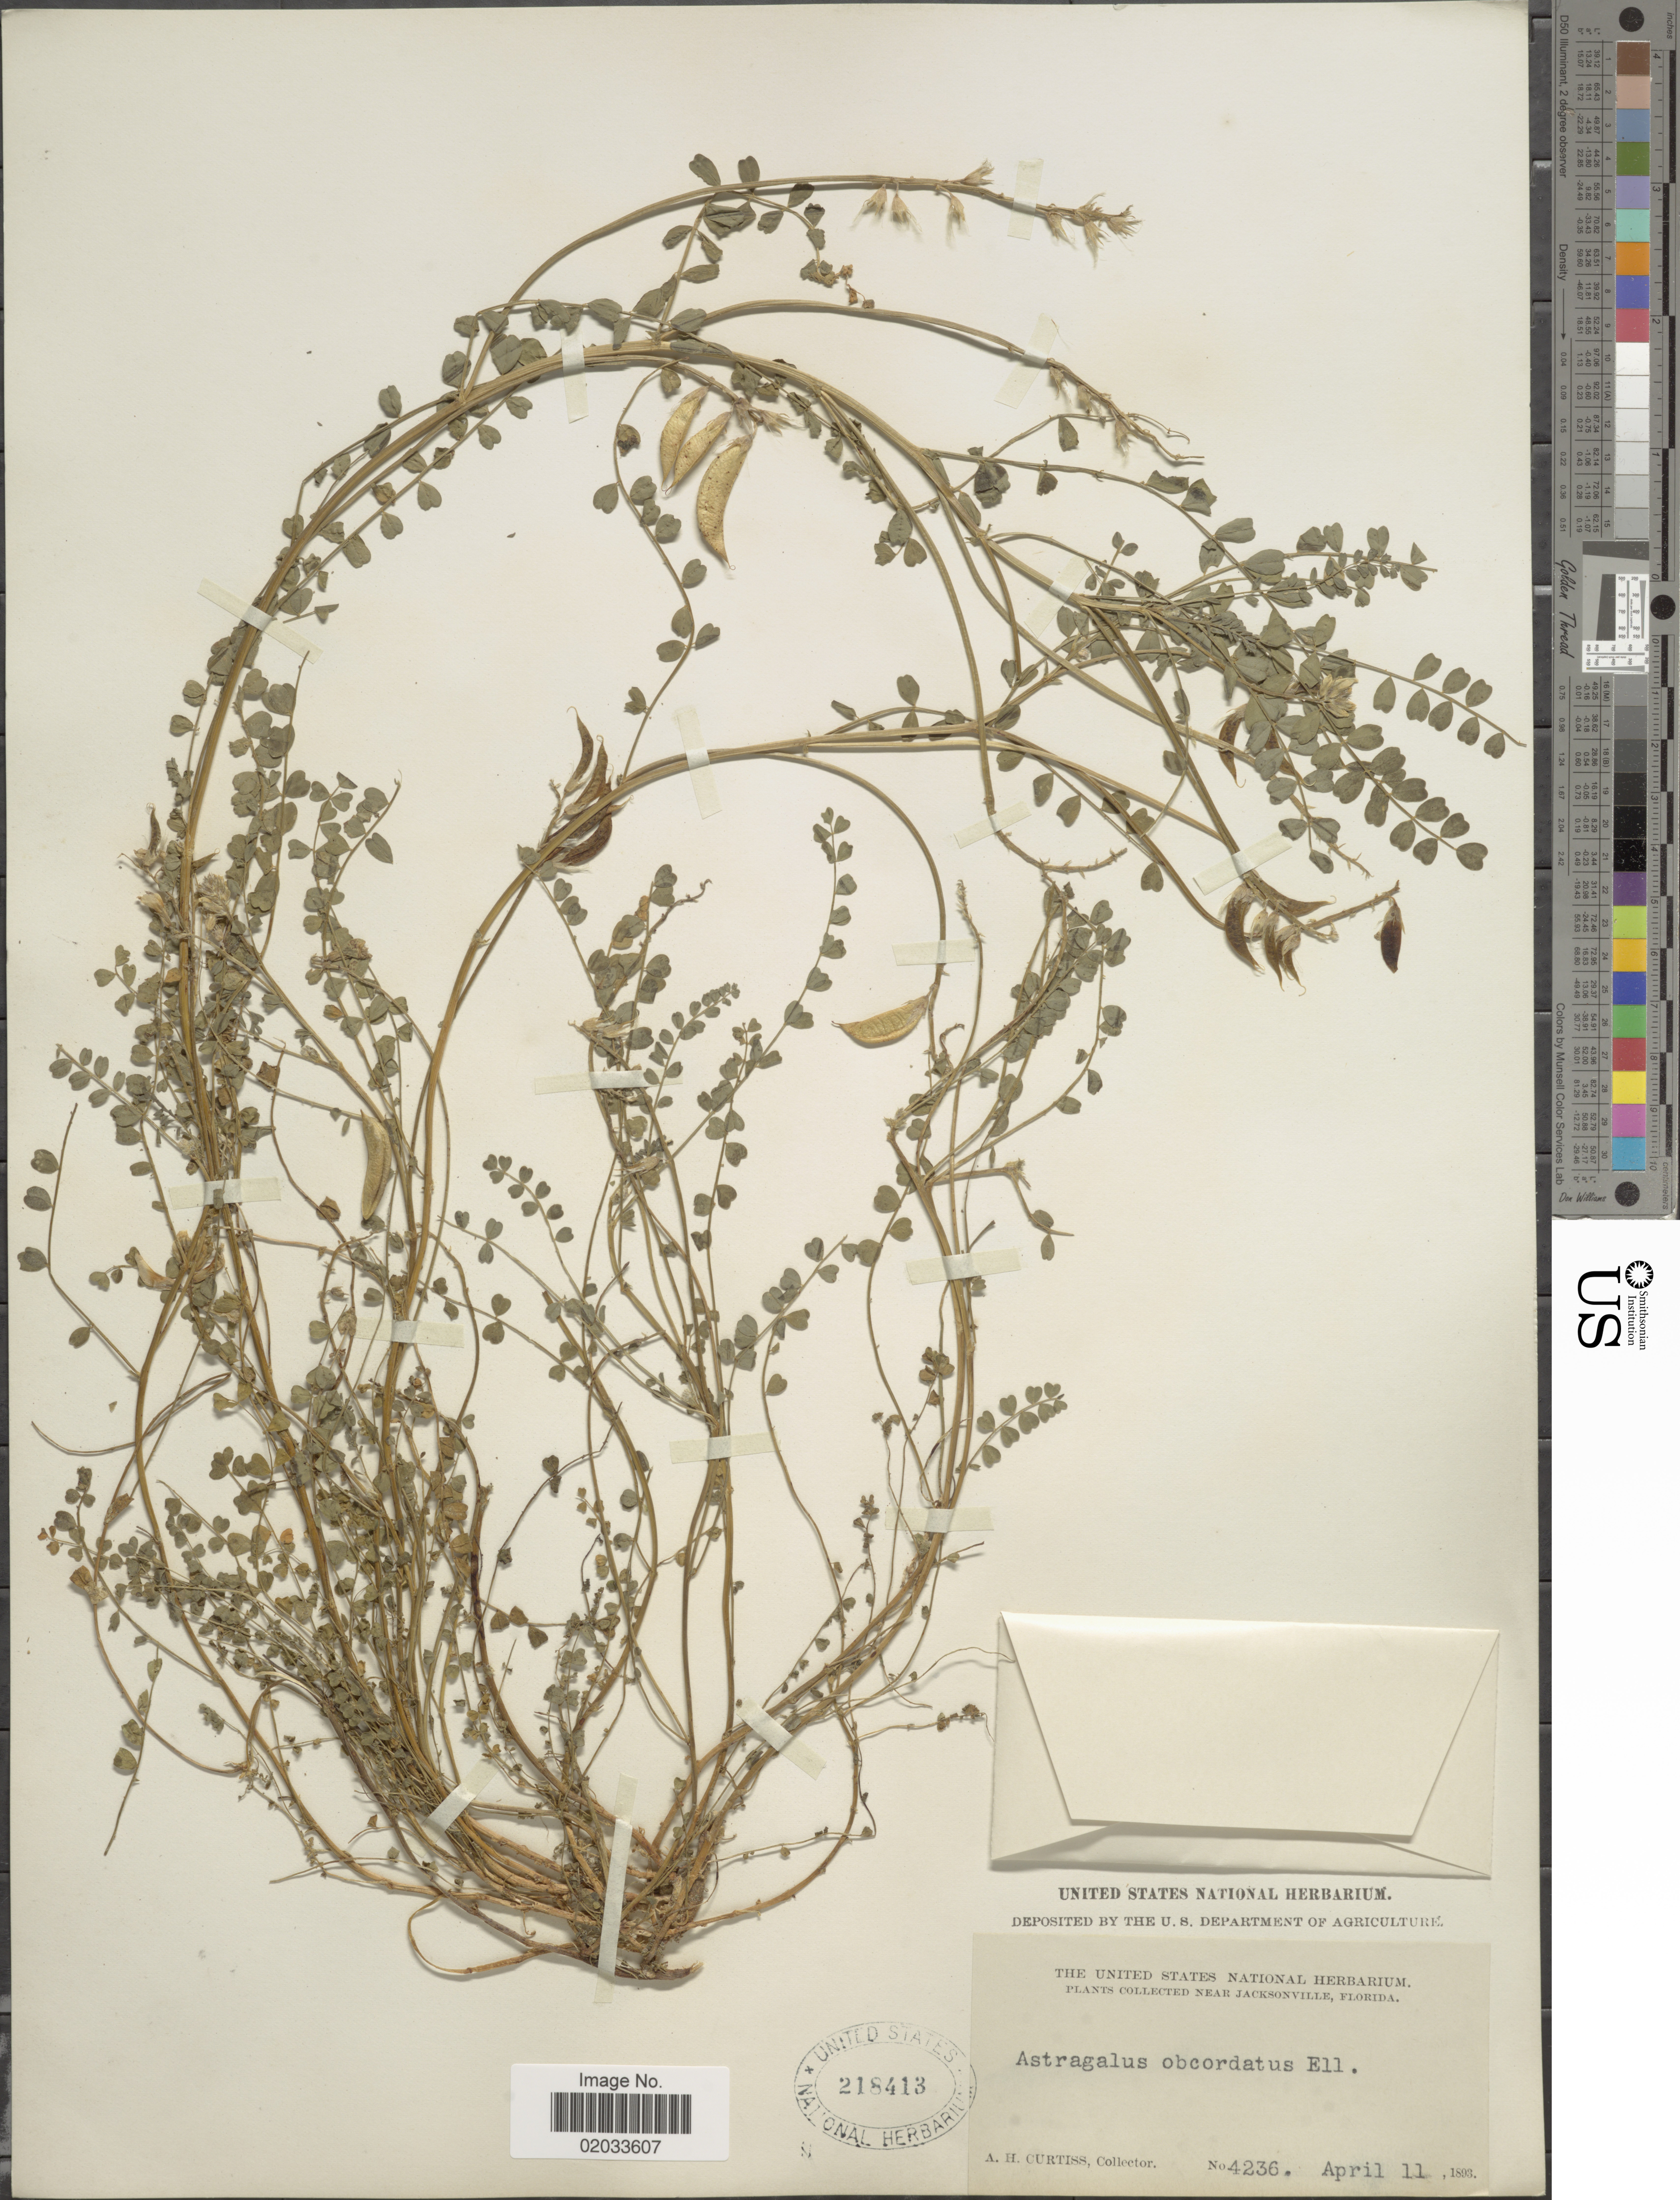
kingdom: Plantae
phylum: Tracheophyta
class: Magnoliopsida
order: Fabales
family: Fabaceae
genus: Astragalus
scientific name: Astragalus obcordatus Boiss., nom. illeg.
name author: Boiss.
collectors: A. H. Curtiss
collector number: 4236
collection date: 1893-04-11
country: United States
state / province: Florida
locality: Near jacksonville.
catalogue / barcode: US 218413